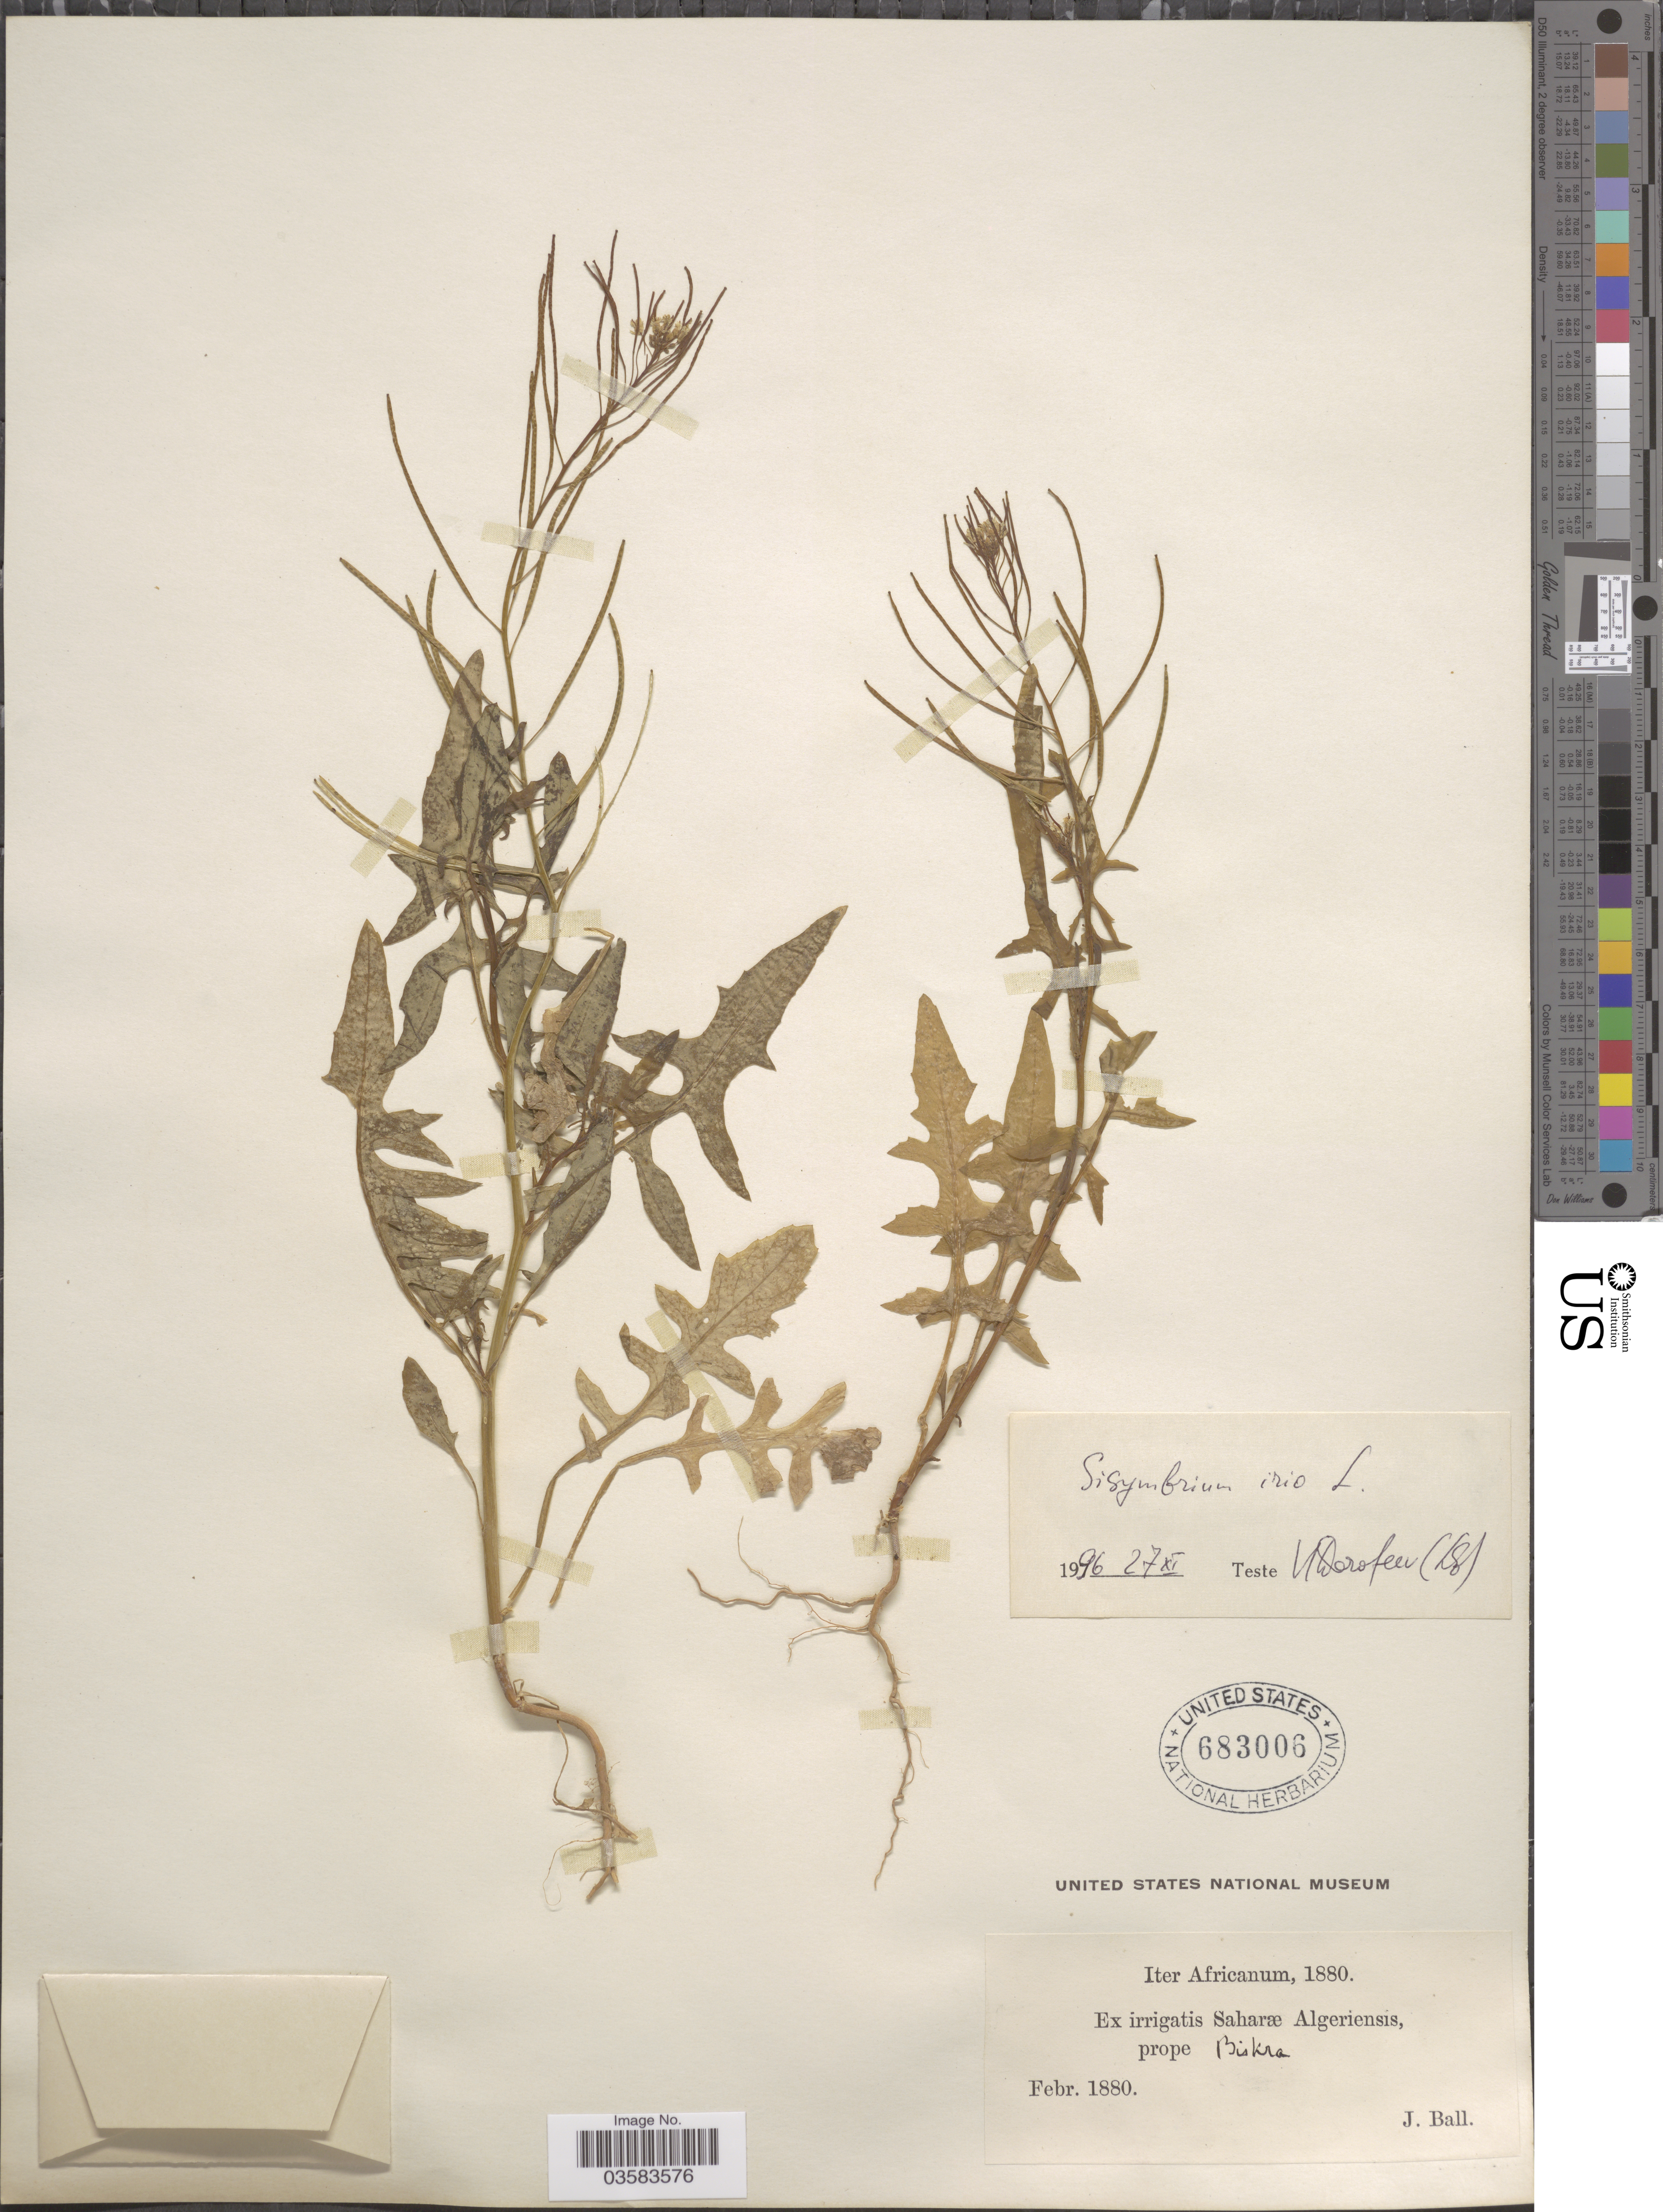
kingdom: Plantae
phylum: Tracheophyta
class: Magnoliopsida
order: Brassicales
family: Brassicaceae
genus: Sisymbrium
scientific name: Sisymbrium irio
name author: L.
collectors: J. Ball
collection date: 1880-02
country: Algeria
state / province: Biskra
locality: Iter Africanum. Ex irrigatis Saharæ Algeriensis, prope Biskra.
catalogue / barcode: US 683006